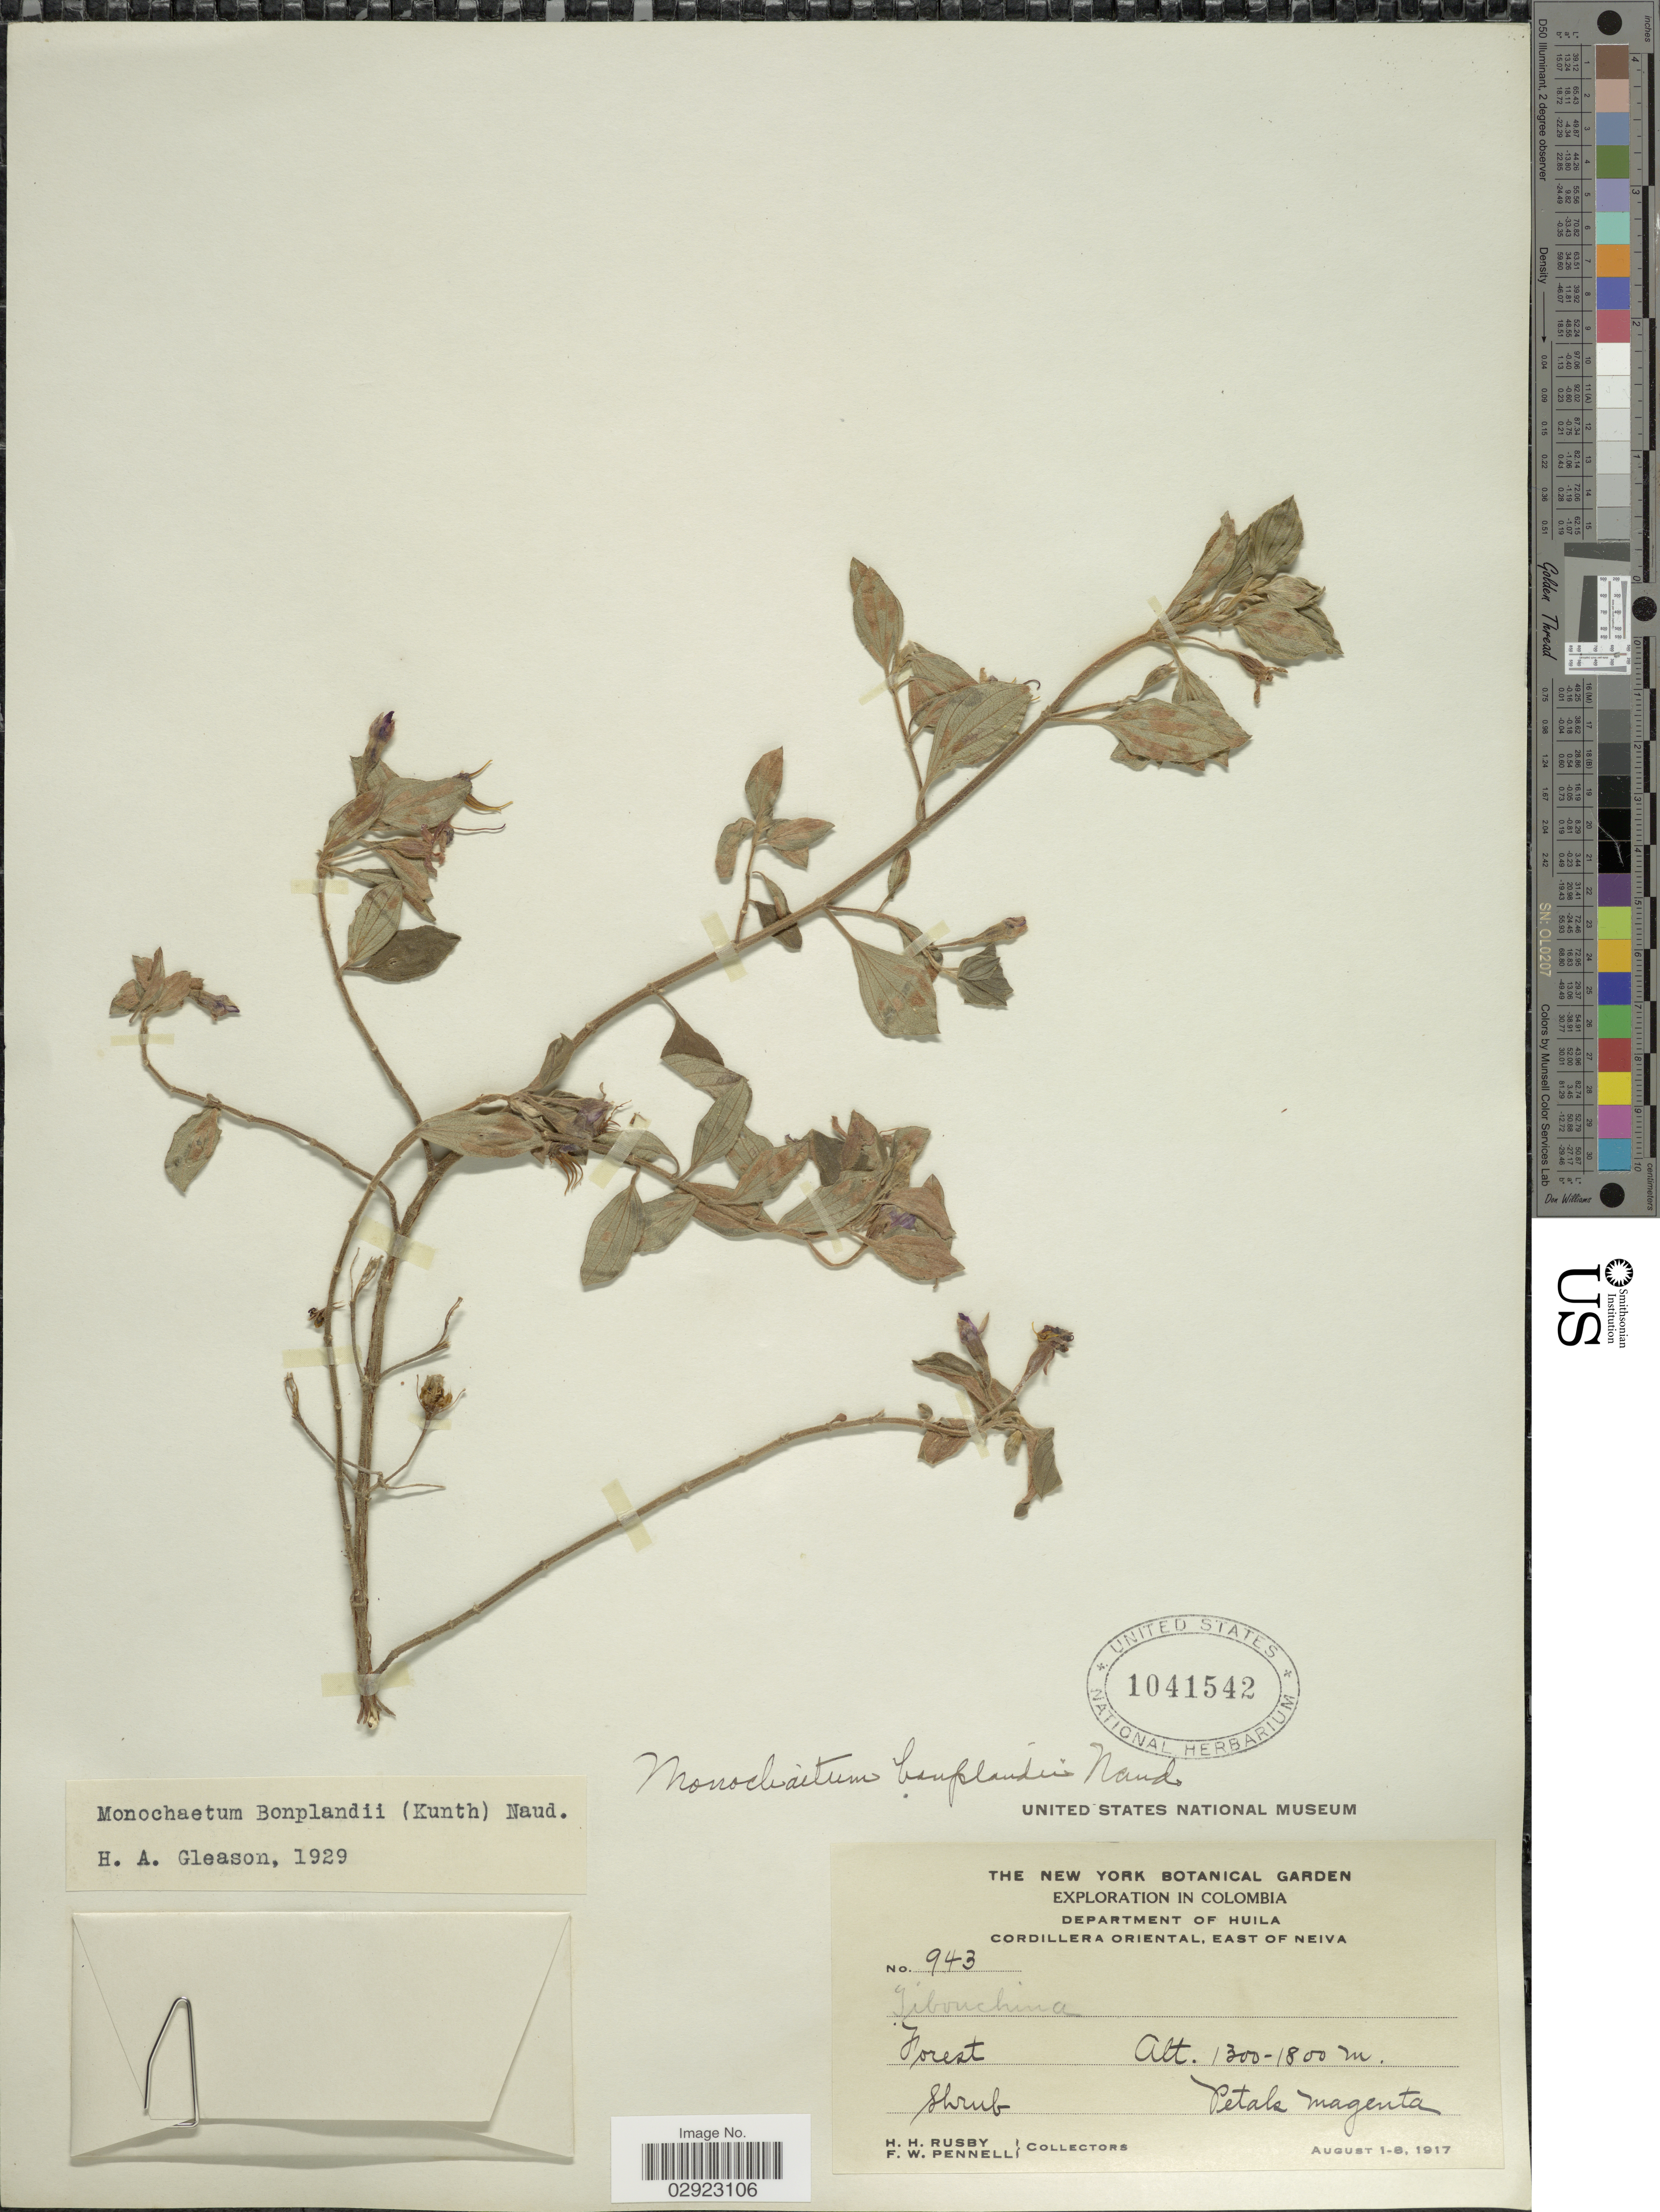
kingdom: Plantae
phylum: Tracheophyta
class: Magnoliopsida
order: Myrtales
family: Melastomataceae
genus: Monochaetum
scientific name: Monochaetum bonplandii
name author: (Kunth) Naudin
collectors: H. H. Rusby & F. W. Pennell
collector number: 943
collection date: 1917-08-01/1917-08-08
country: Colombia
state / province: Huila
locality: Department of Huila, Cordillera Oriental, East of Neiva.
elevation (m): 1300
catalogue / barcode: US 1041542